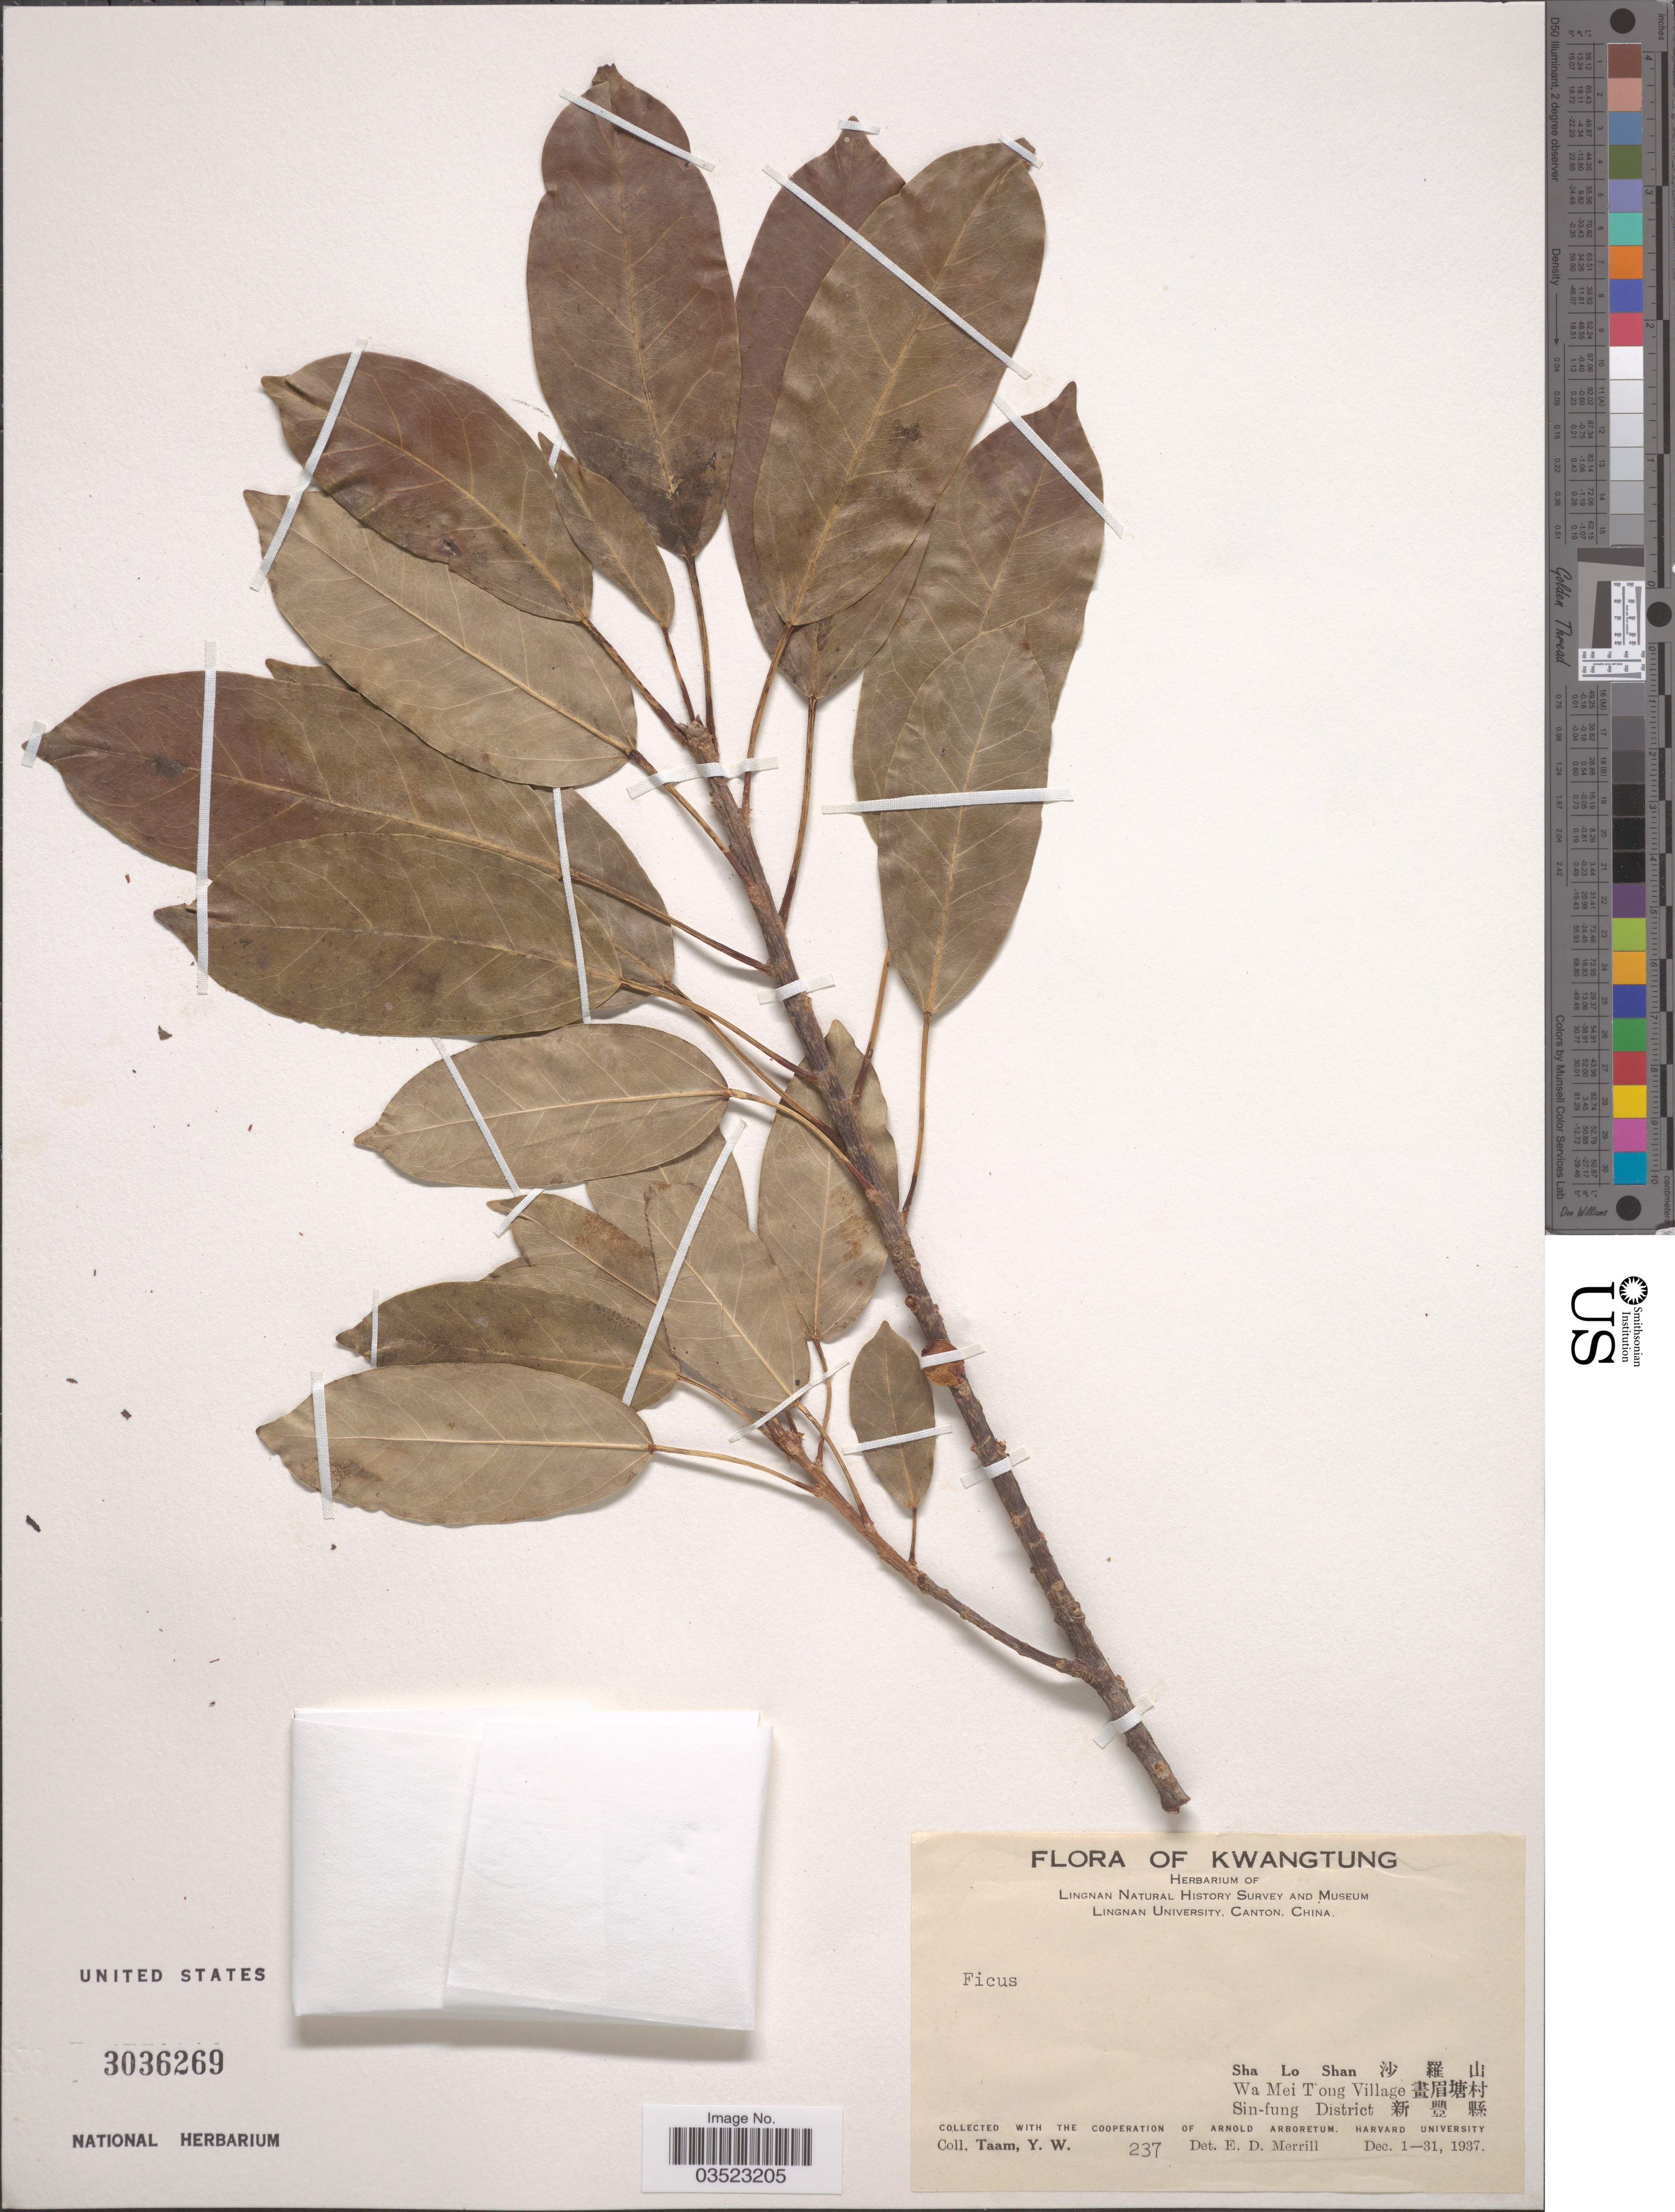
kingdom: Plantae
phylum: Tracheophyta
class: Magnoliopsida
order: Rosales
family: Moraceae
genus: Ficus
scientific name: Ficus sp.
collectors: Y. W. Taam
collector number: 237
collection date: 1937-12-01/1937-12-31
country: China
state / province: Guangdong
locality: Kwangtung. Lingnan Natural History Survey and Museum Lingnan University. Sha Lo Shan X. Wa Mei Tong Village X. Sin-fung District X.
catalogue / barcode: US 3036269